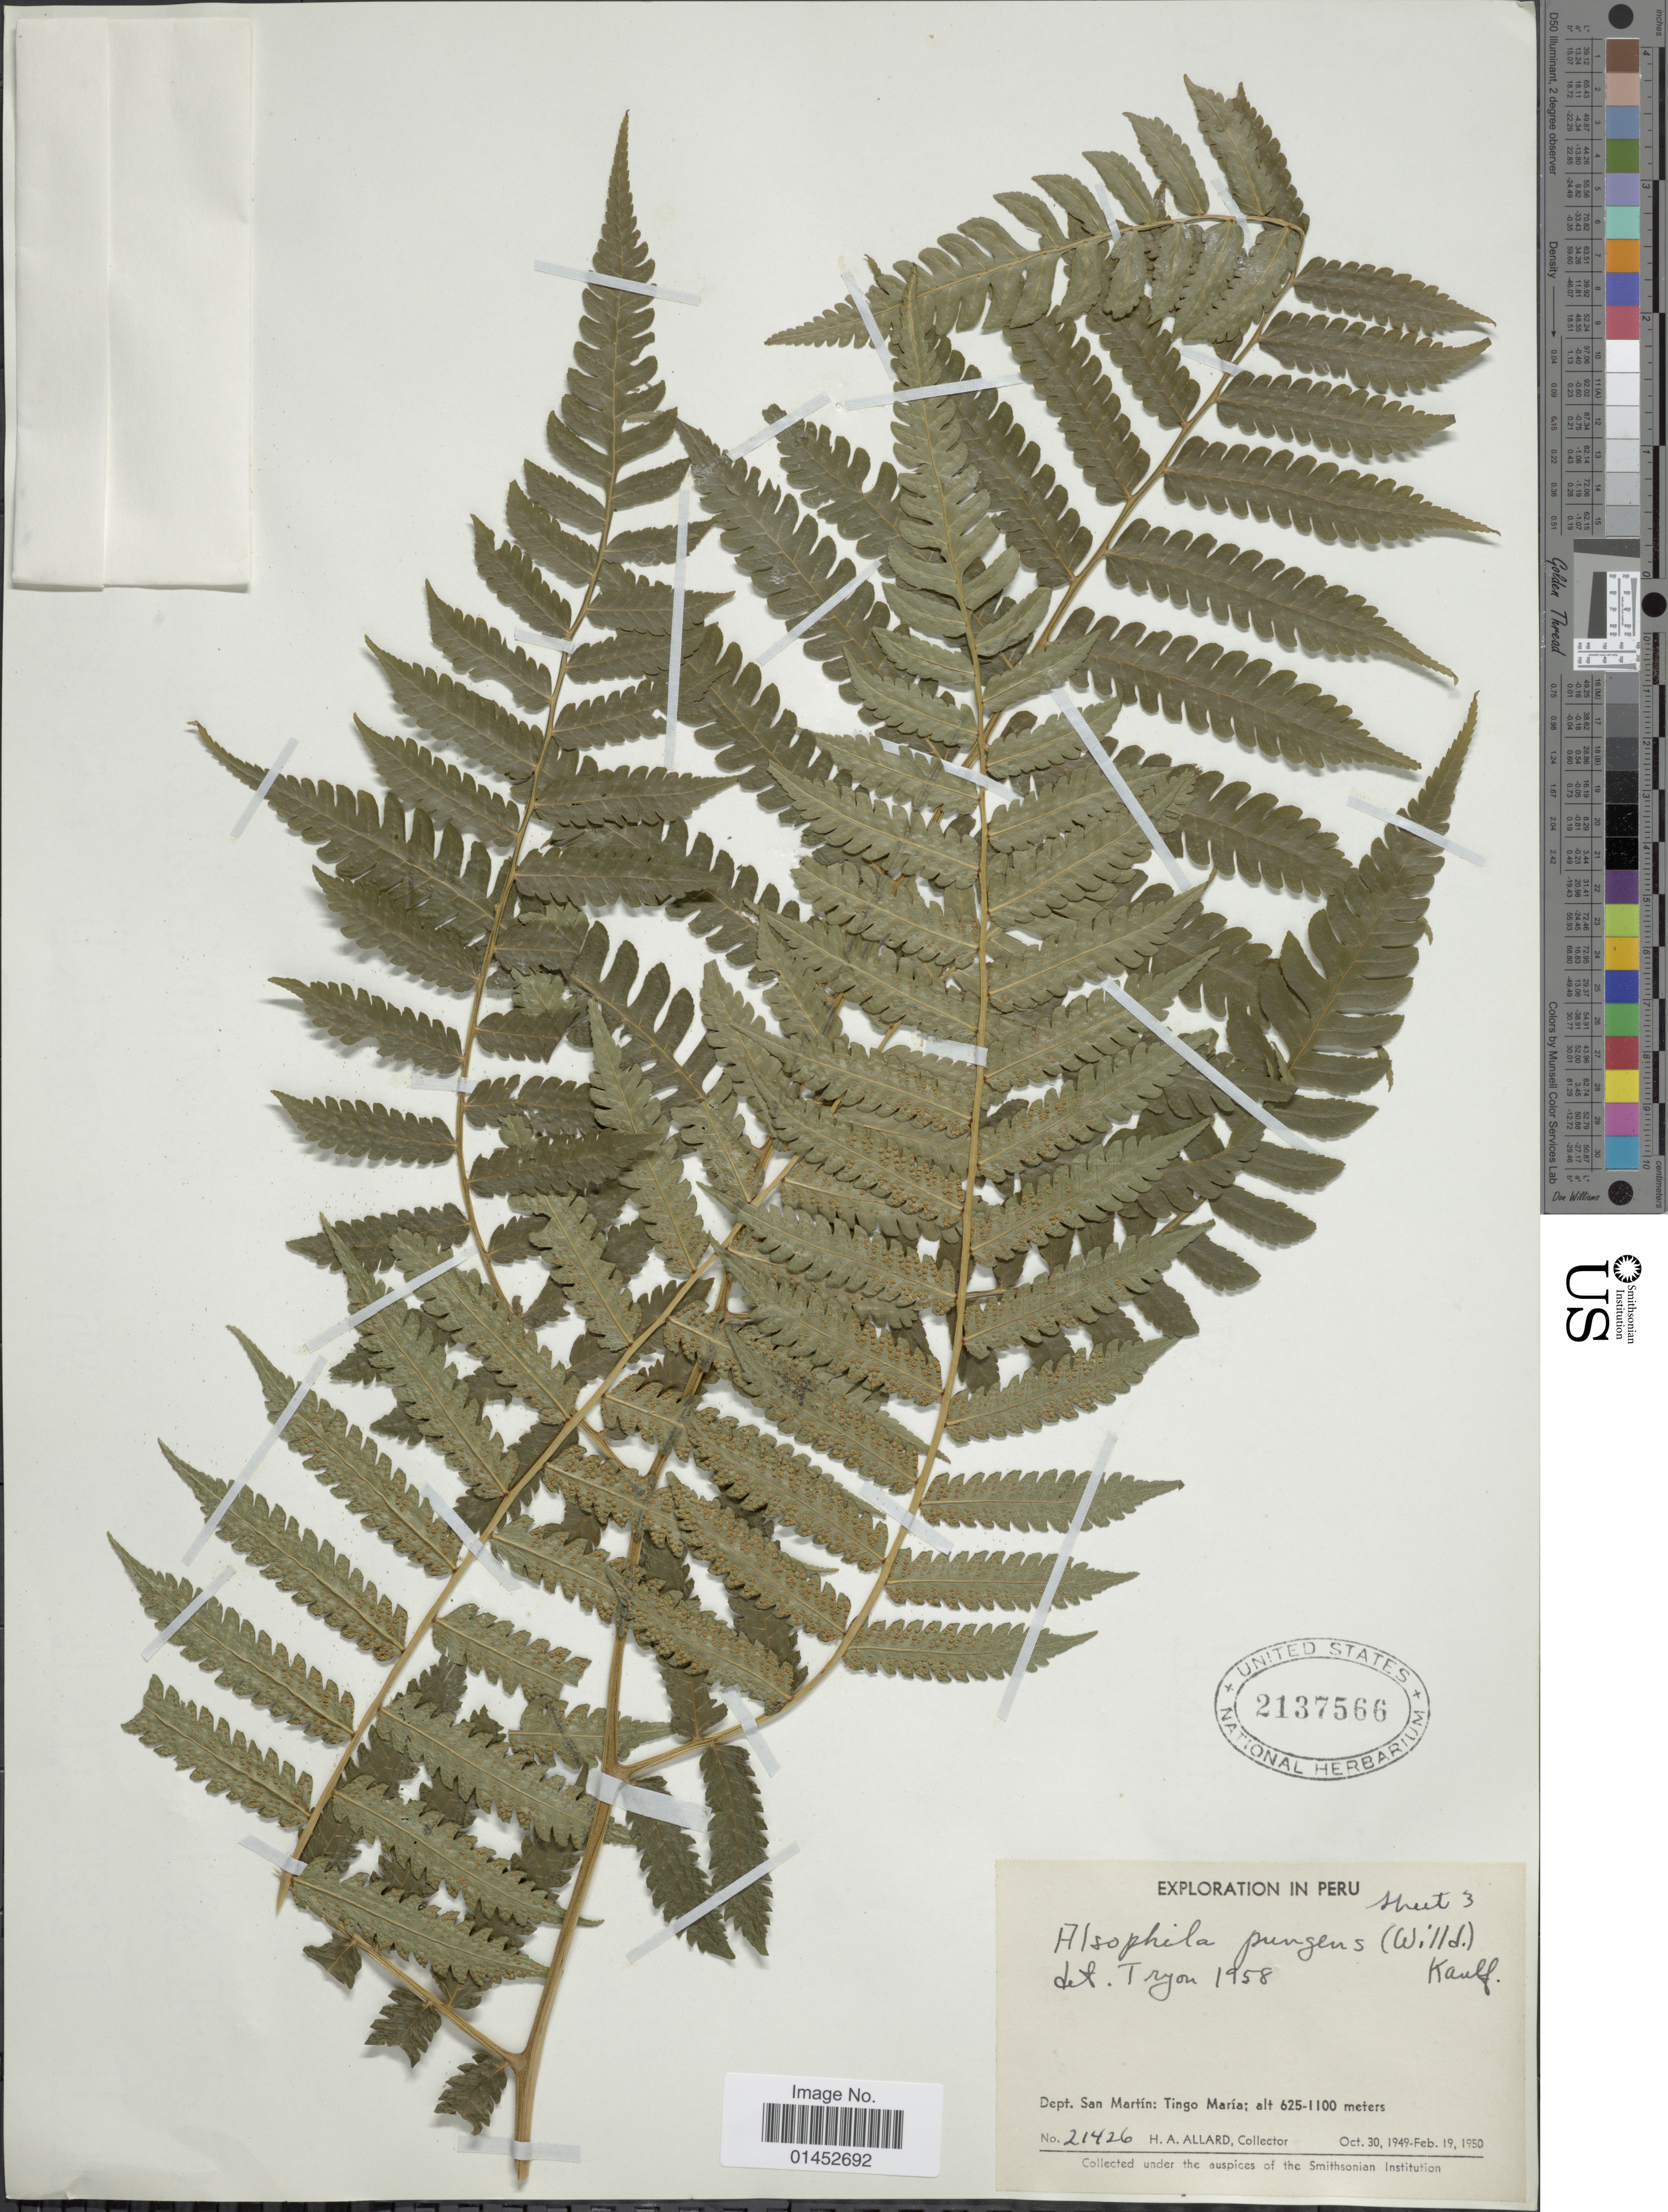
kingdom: Plantae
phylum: Tracheophyta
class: Polypodiopsida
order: Cyatheales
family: Cyatheaceae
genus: Cyathea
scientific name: Cyathea pungens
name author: (Willd.) Domin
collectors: H. A. Allard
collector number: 21426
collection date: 1949-10-30/1950-02-19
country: Peru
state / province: San Martín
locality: Dept. San Martín: Tingo María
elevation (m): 625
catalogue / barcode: US 2137566